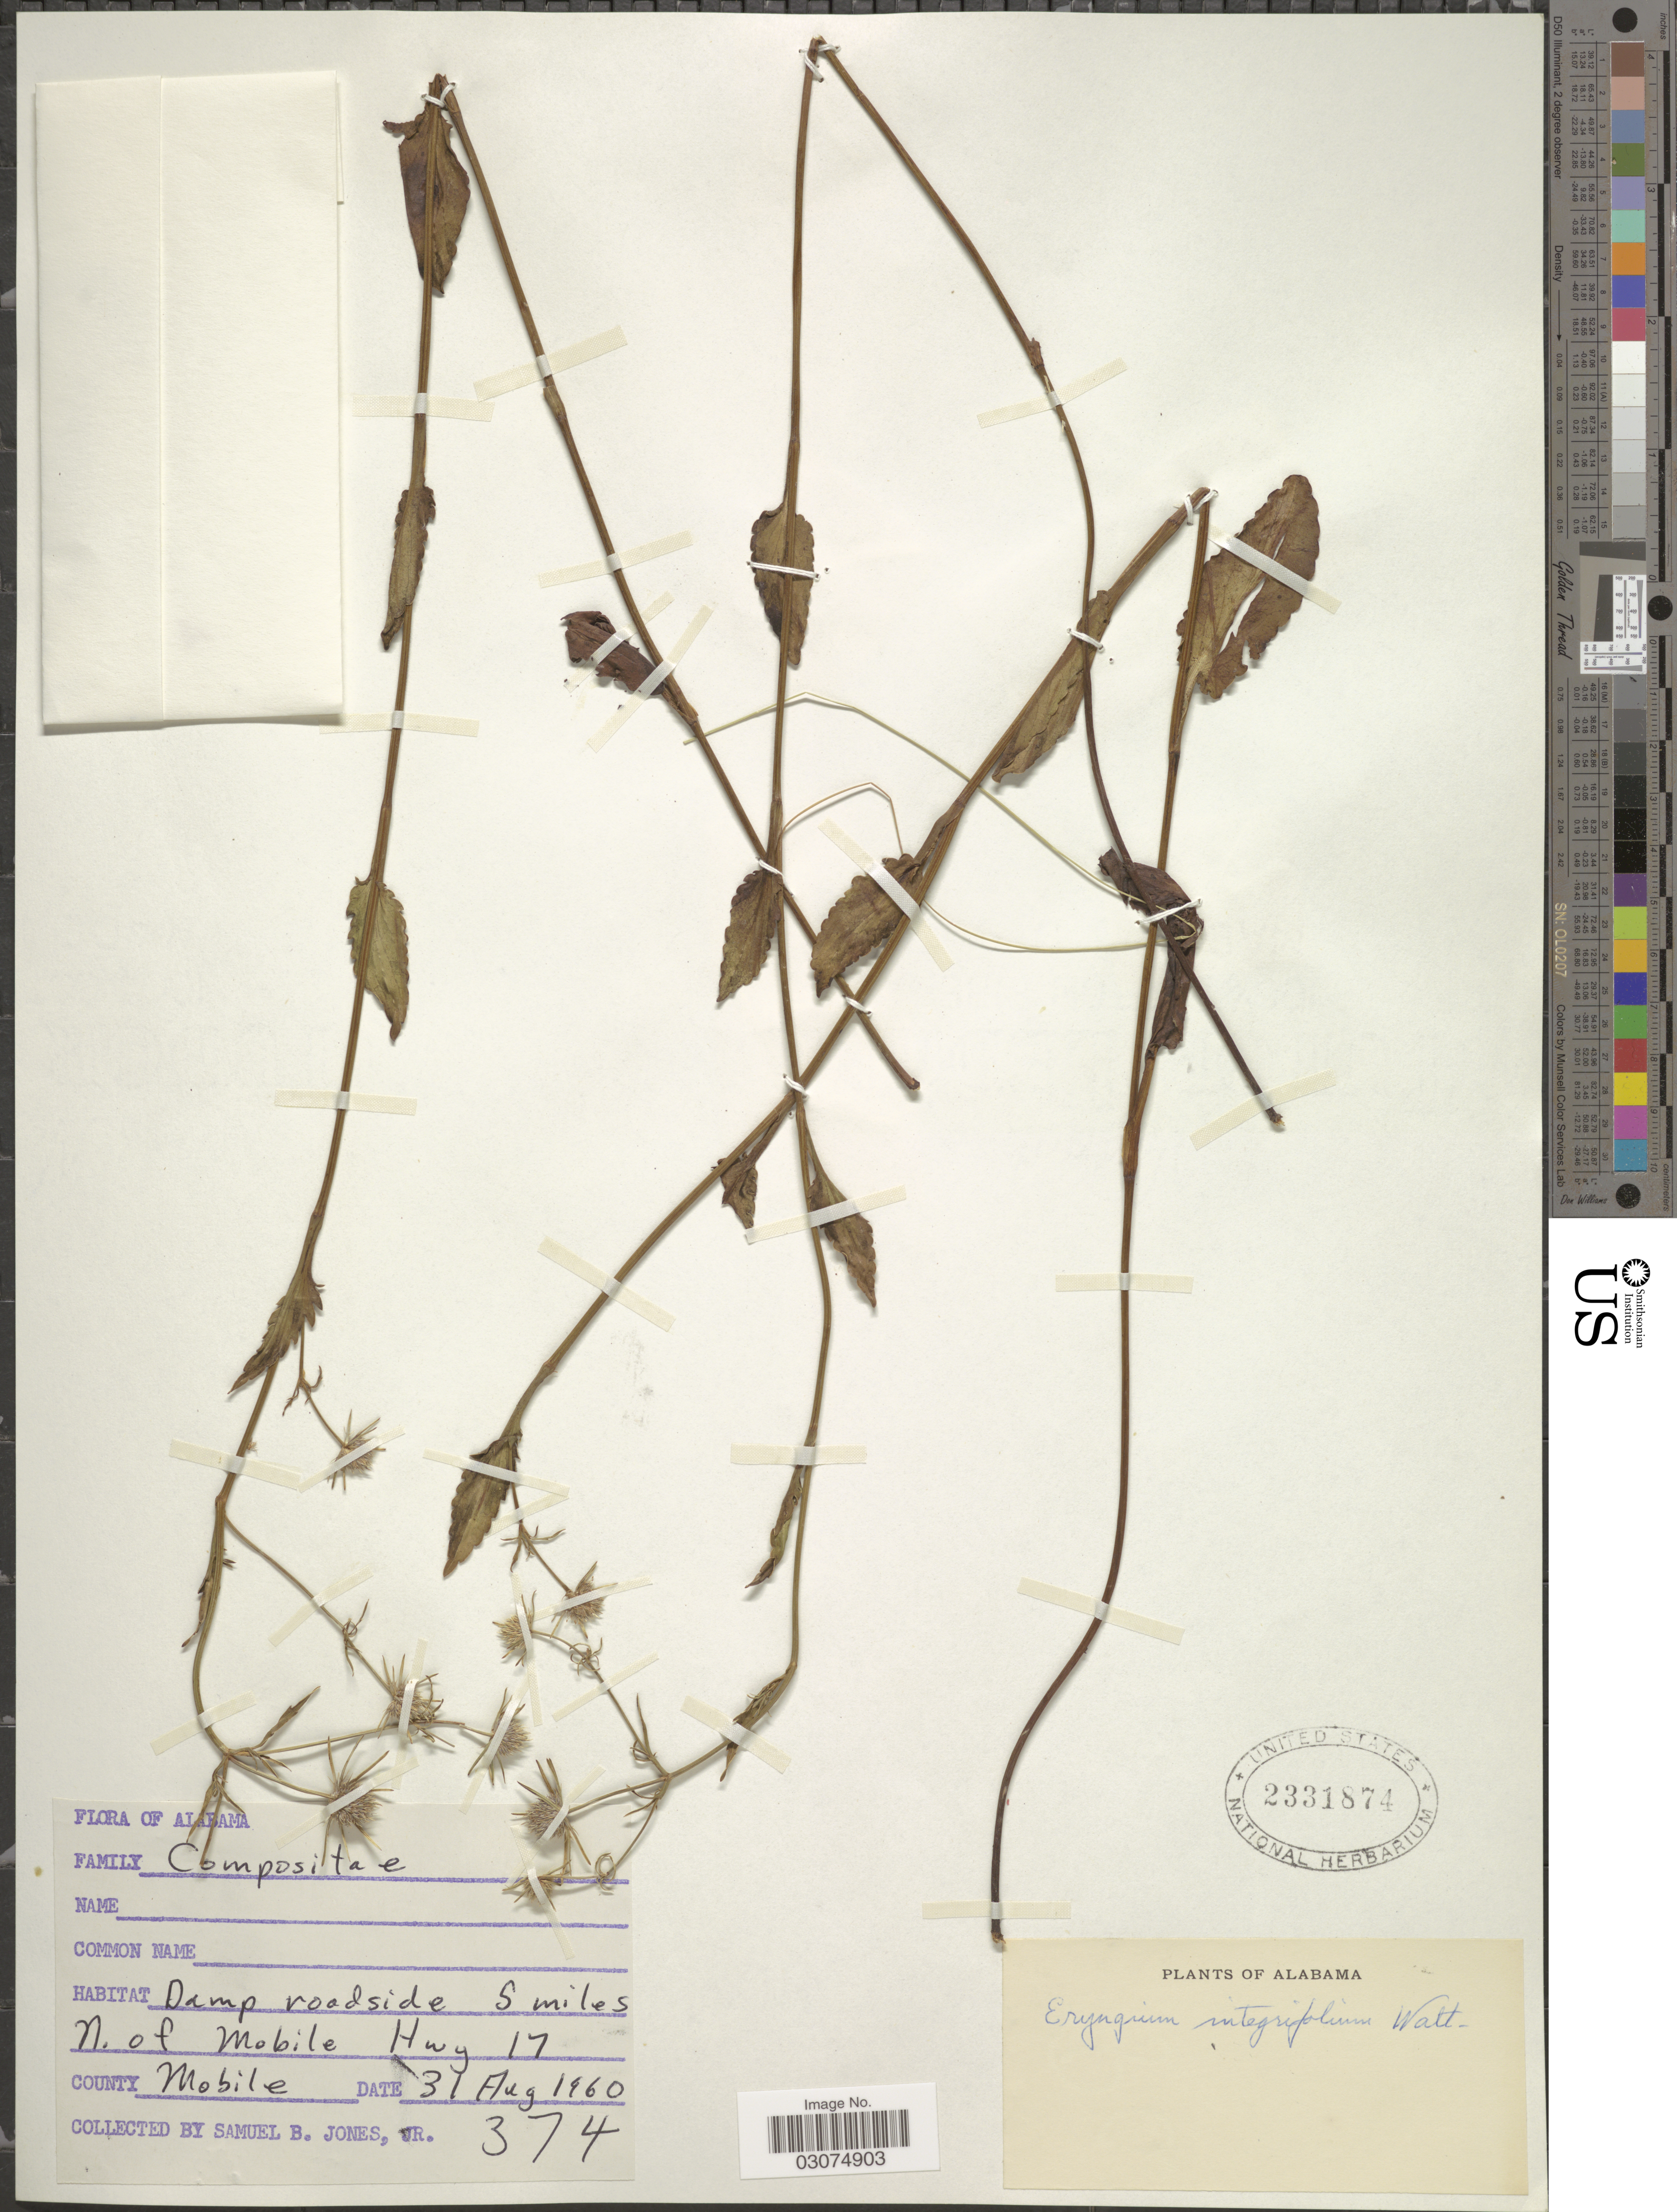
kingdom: Plantae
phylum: Tracheophyta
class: Magnoliopsida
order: Apiales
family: Apiaceae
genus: Eryngium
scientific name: Eryngium integrifolium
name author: Walter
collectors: S. B. Jones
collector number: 374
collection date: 1960-08-31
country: United States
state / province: Alabama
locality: Damp roadside 5 miles N. of Mobile Hwy 17. County Mobile.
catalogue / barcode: US 2331874